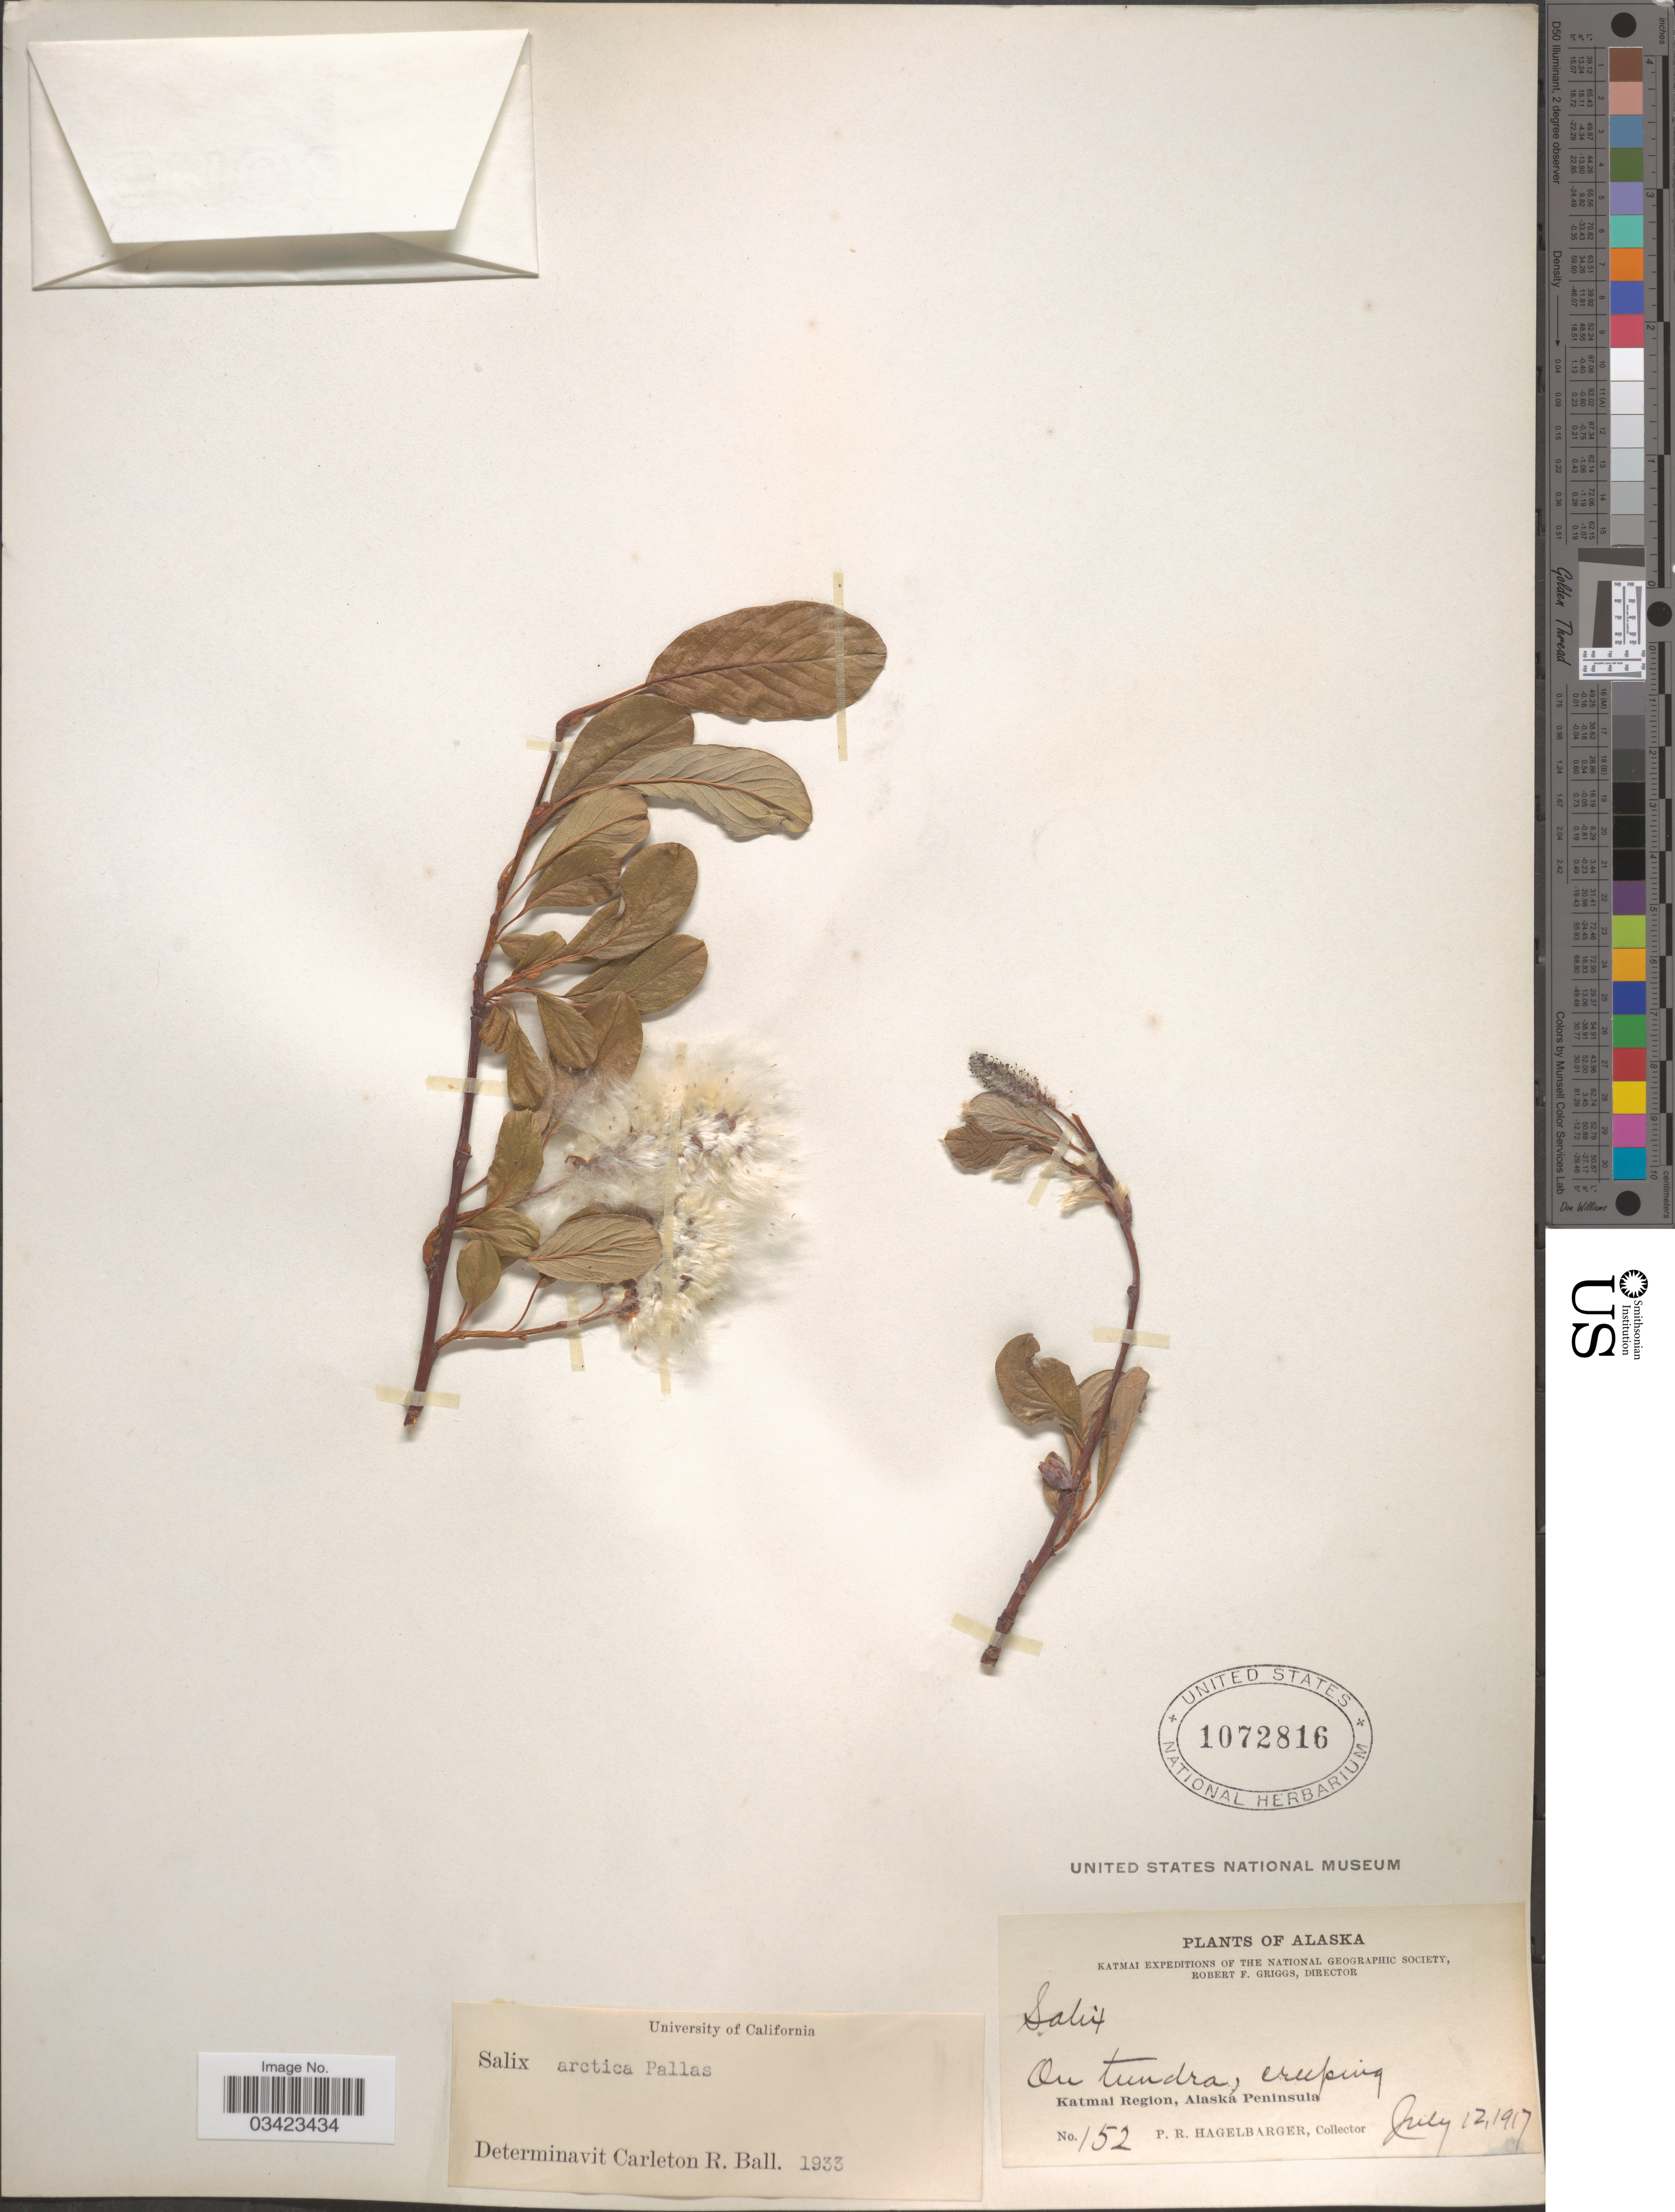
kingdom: Plantae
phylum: Tracheophyta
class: Magnoliopsida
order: Malpighiales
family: Salicaceae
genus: Salix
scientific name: Salix arctica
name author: Pall.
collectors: P. Hagelbarger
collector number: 152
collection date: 1917-07-12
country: United States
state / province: Alaska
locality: Katmai Region, Alaska Peninsula.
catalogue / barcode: US 1072816